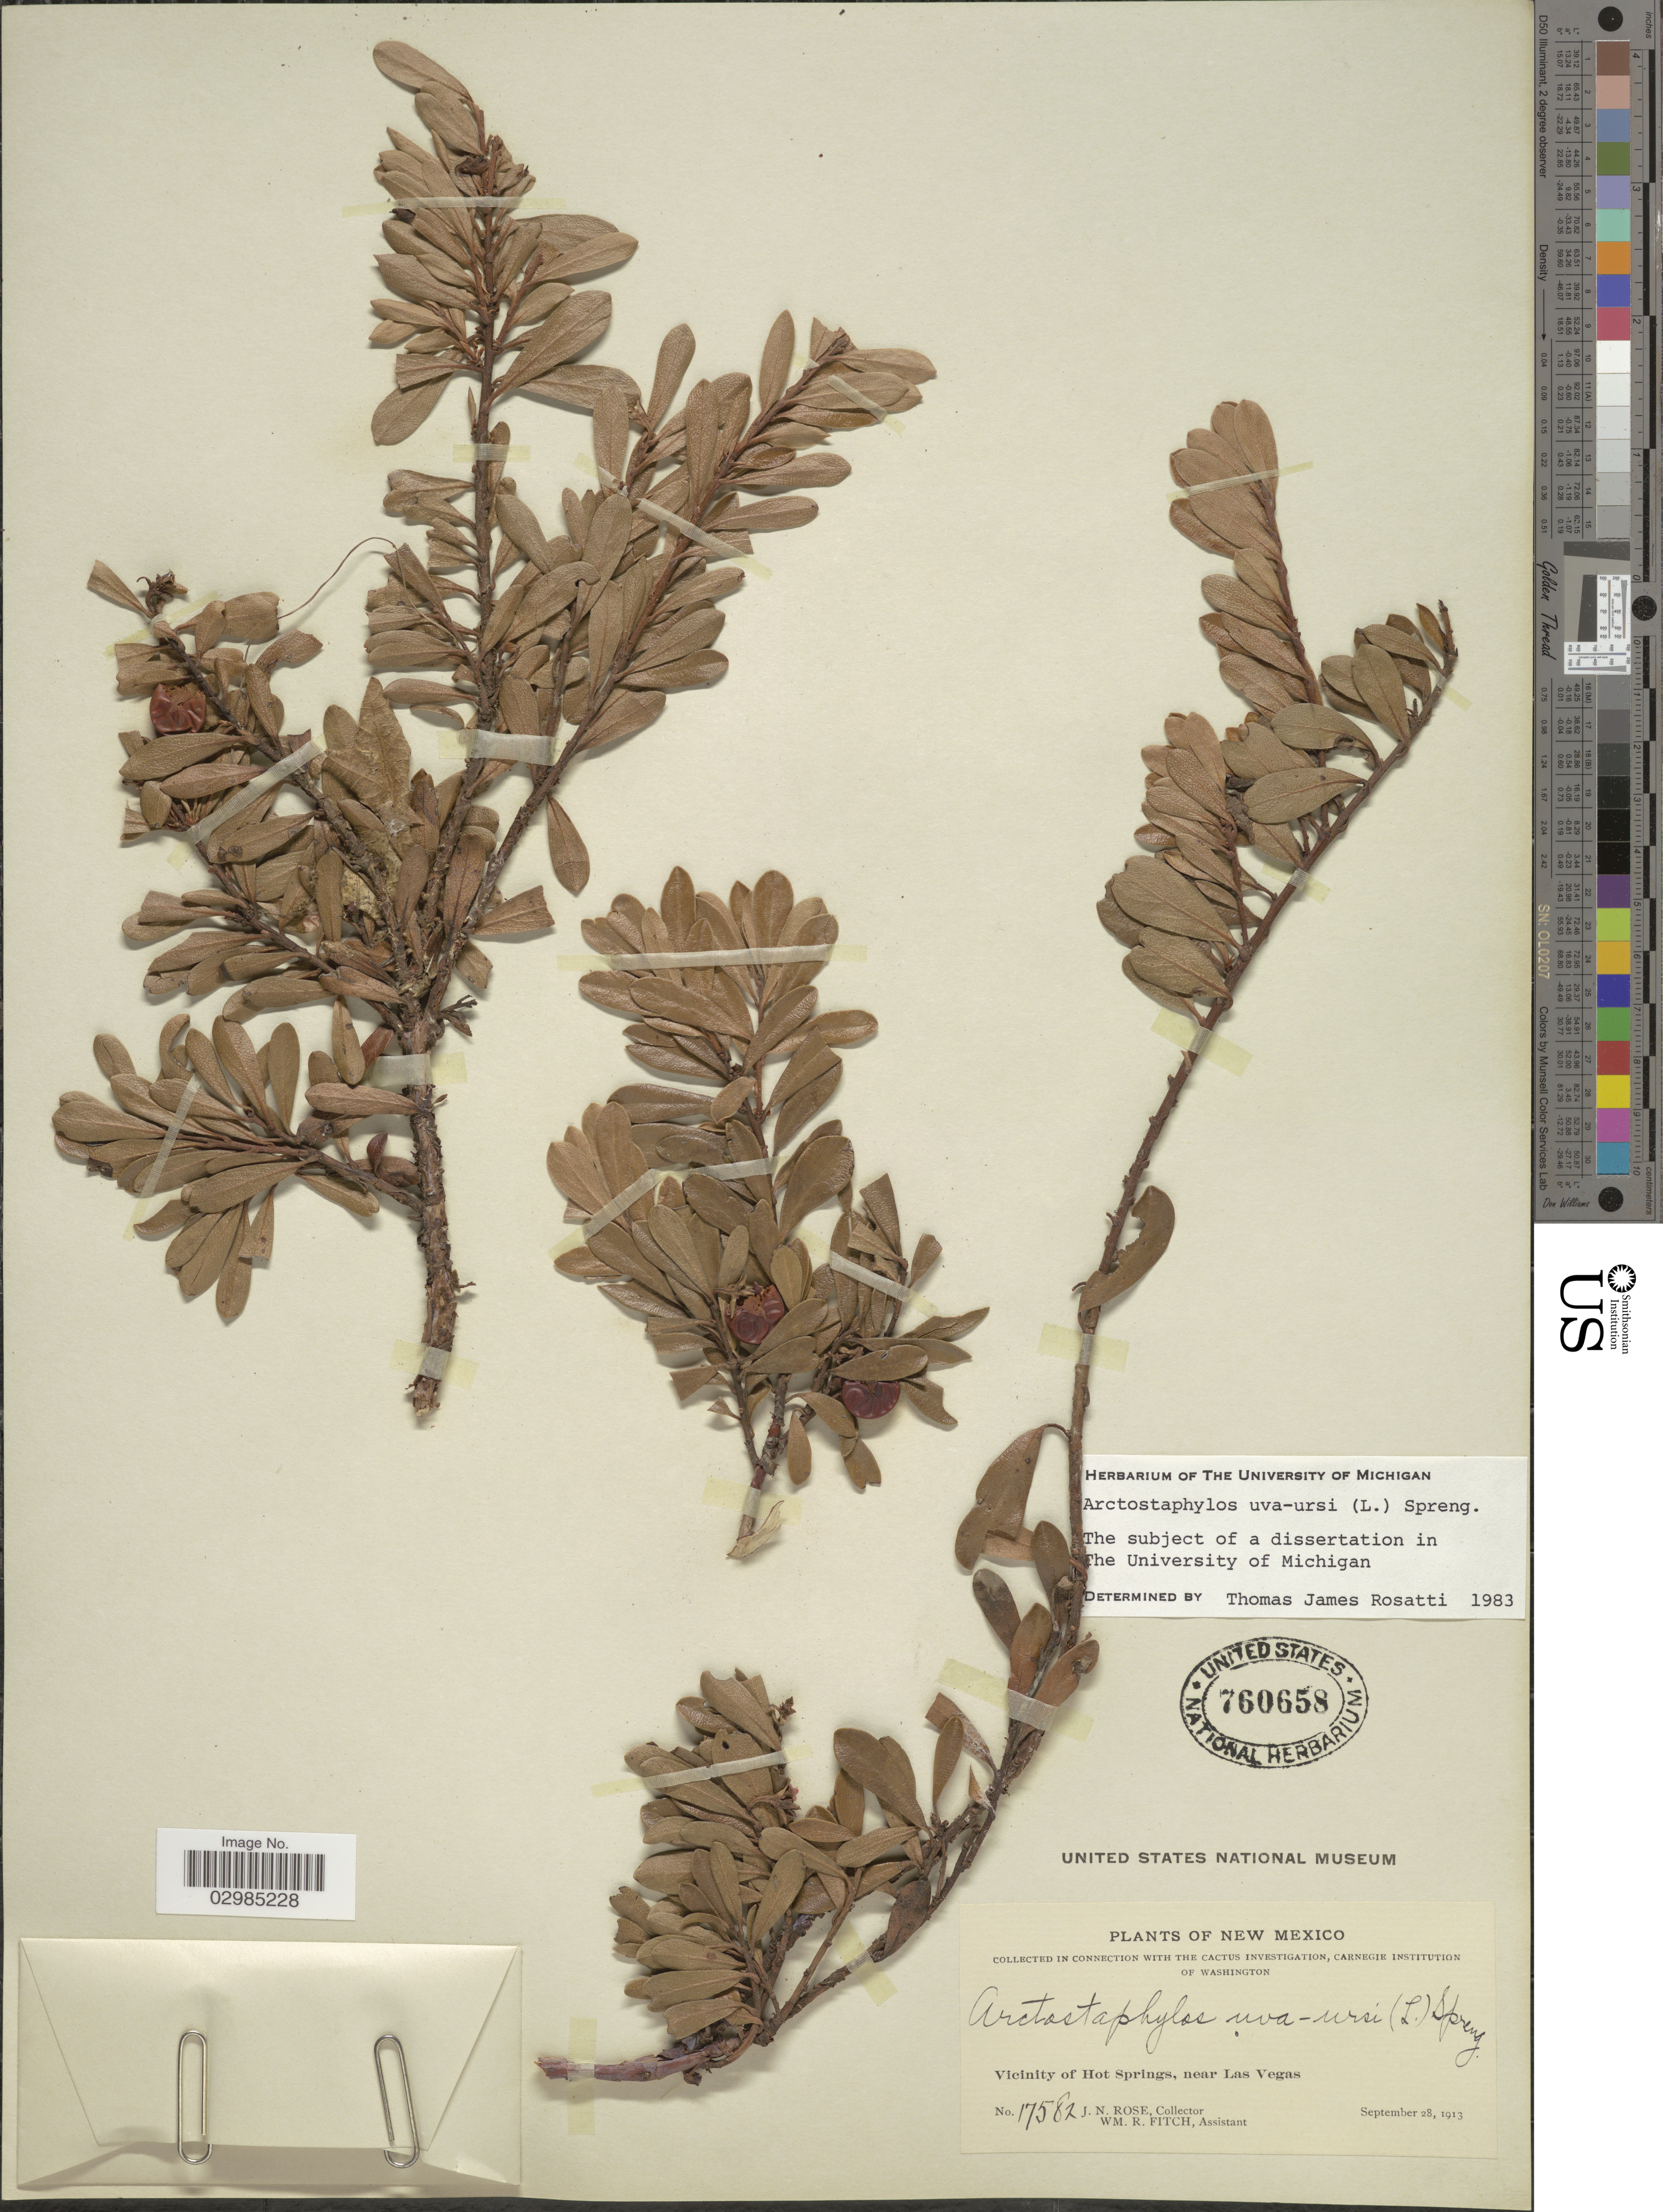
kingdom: Plantae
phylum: Tracheophyta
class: Magnoliopsida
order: Ericales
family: Ericaceae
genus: Arctostaphylos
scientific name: Arctostaphylos uva-ursi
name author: (L.) Spreng.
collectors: J. N. Rose & W. R. Fitch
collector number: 17582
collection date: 1913-09-28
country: United States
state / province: New Mexico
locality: Vicinity of Hot Springs, near Las Vegas.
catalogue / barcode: US 760658